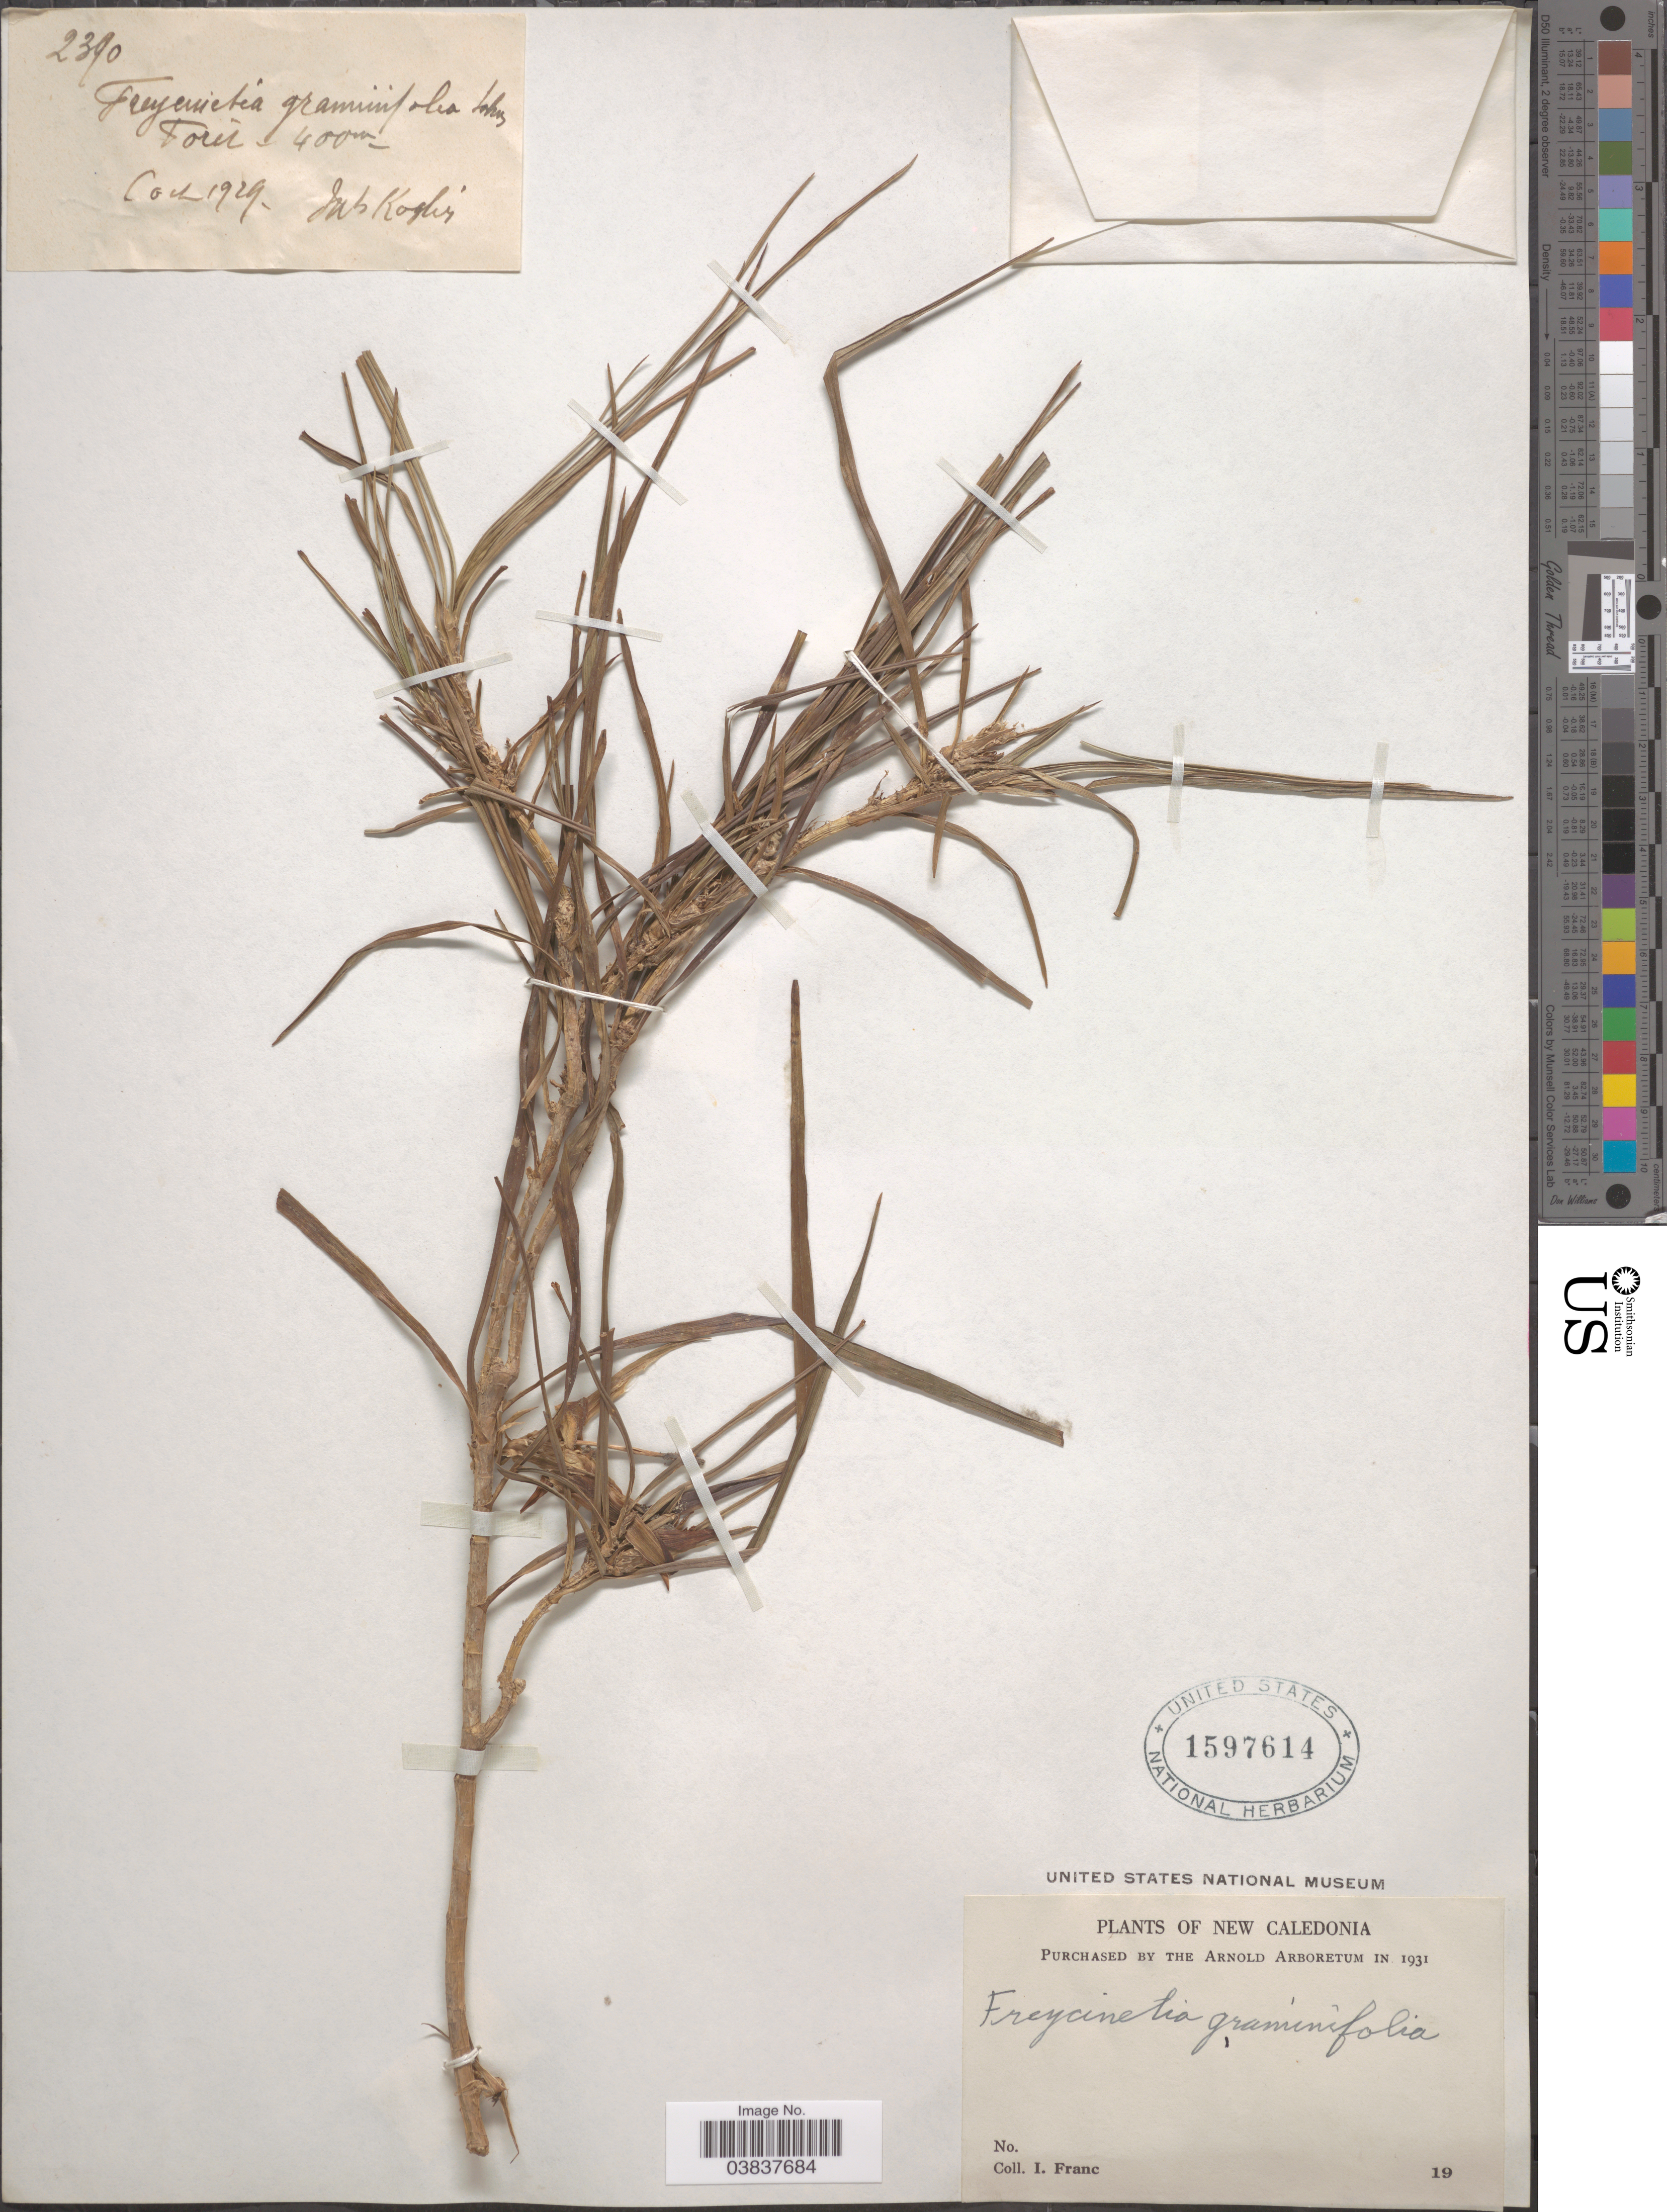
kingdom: Plantae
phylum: Tracheophyta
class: Liliopsida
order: Pandanales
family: Pandanaceae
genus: Freycinetia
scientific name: Freycinetia graminifolia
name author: Solms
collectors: I. Franc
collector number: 2390?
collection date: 1929-10-06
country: New Caledonia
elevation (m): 400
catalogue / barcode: US 1597614